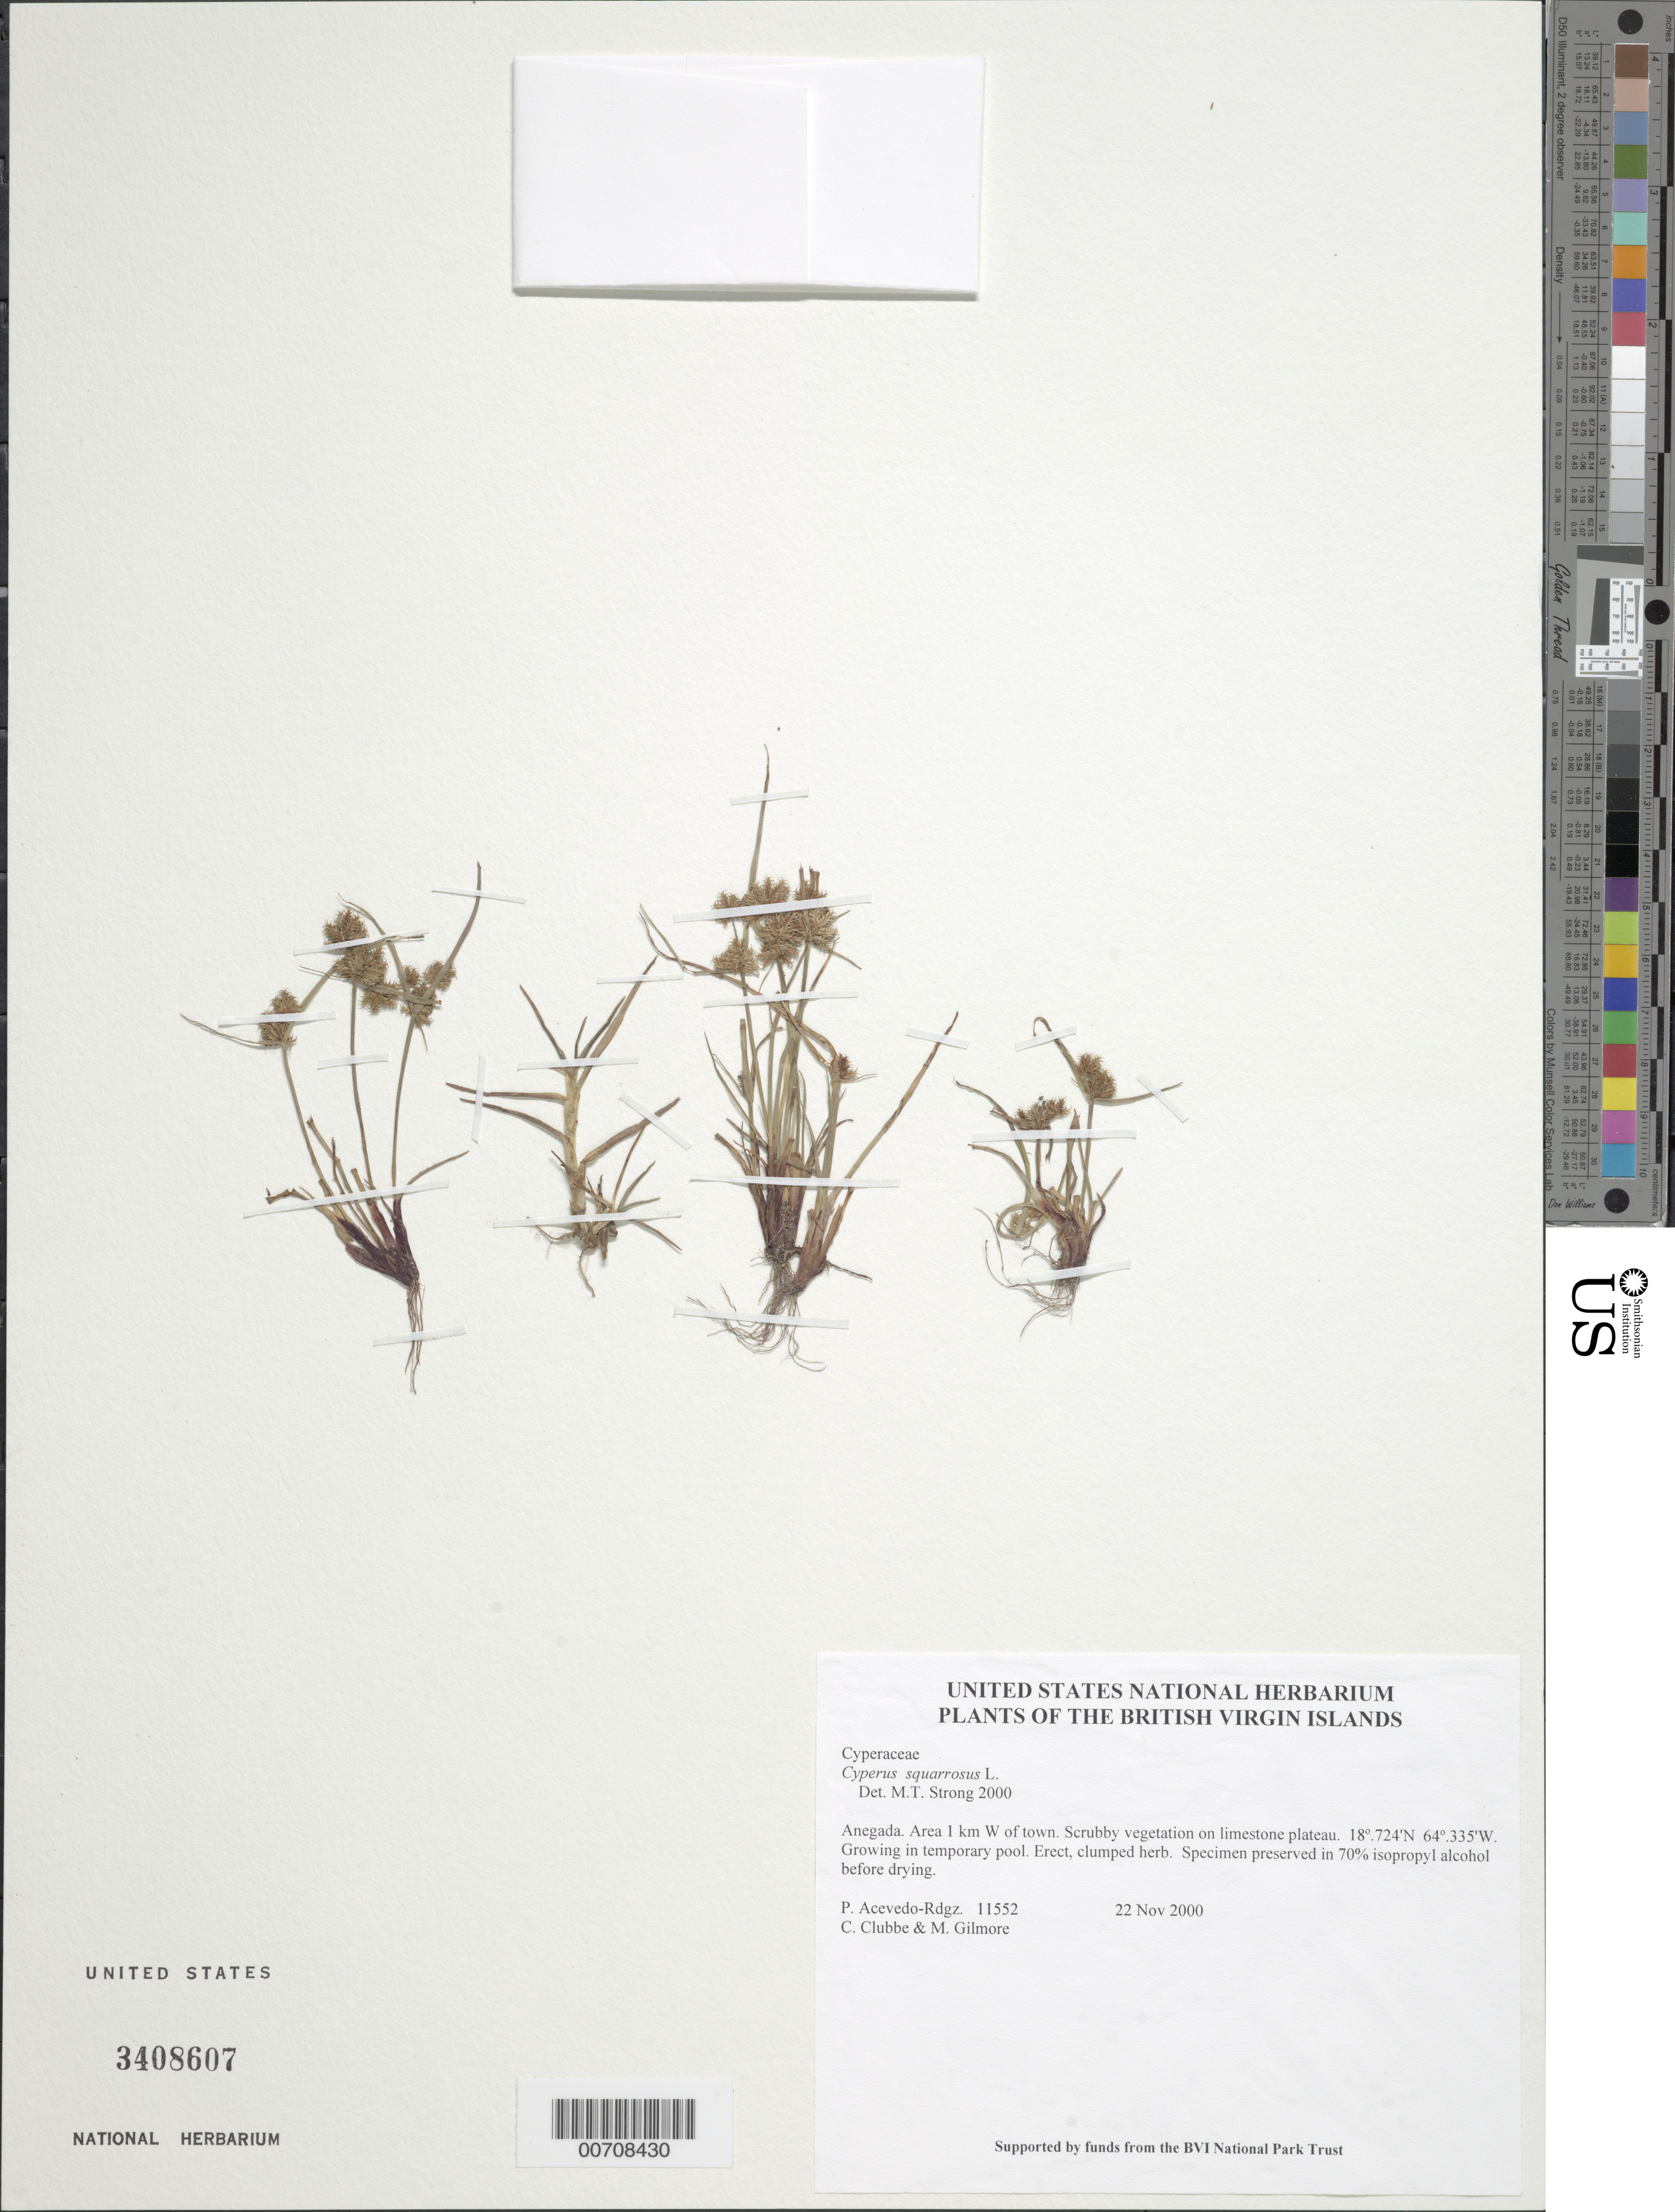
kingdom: Plantae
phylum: Tracheophyta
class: Liliopsida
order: Poales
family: Cyperaceae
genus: Cyperus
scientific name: Cyperus squarrosus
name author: L.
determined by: Strong, M. T., (US), Smithsonian Institution - National Museum of Natural History (UNITED STATES)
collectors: P. Acevedo-Rodr., C. Clubbe & M. Gilmore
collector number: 11552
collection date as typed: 22 Nov 2000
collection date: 2000-11-22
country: British Virgin Islands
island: Anegada I.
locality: Area 1 km W of town. Scrubby vegetation on limestone plateau.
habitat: Growing in temporary pool.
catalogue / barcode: US 3408607